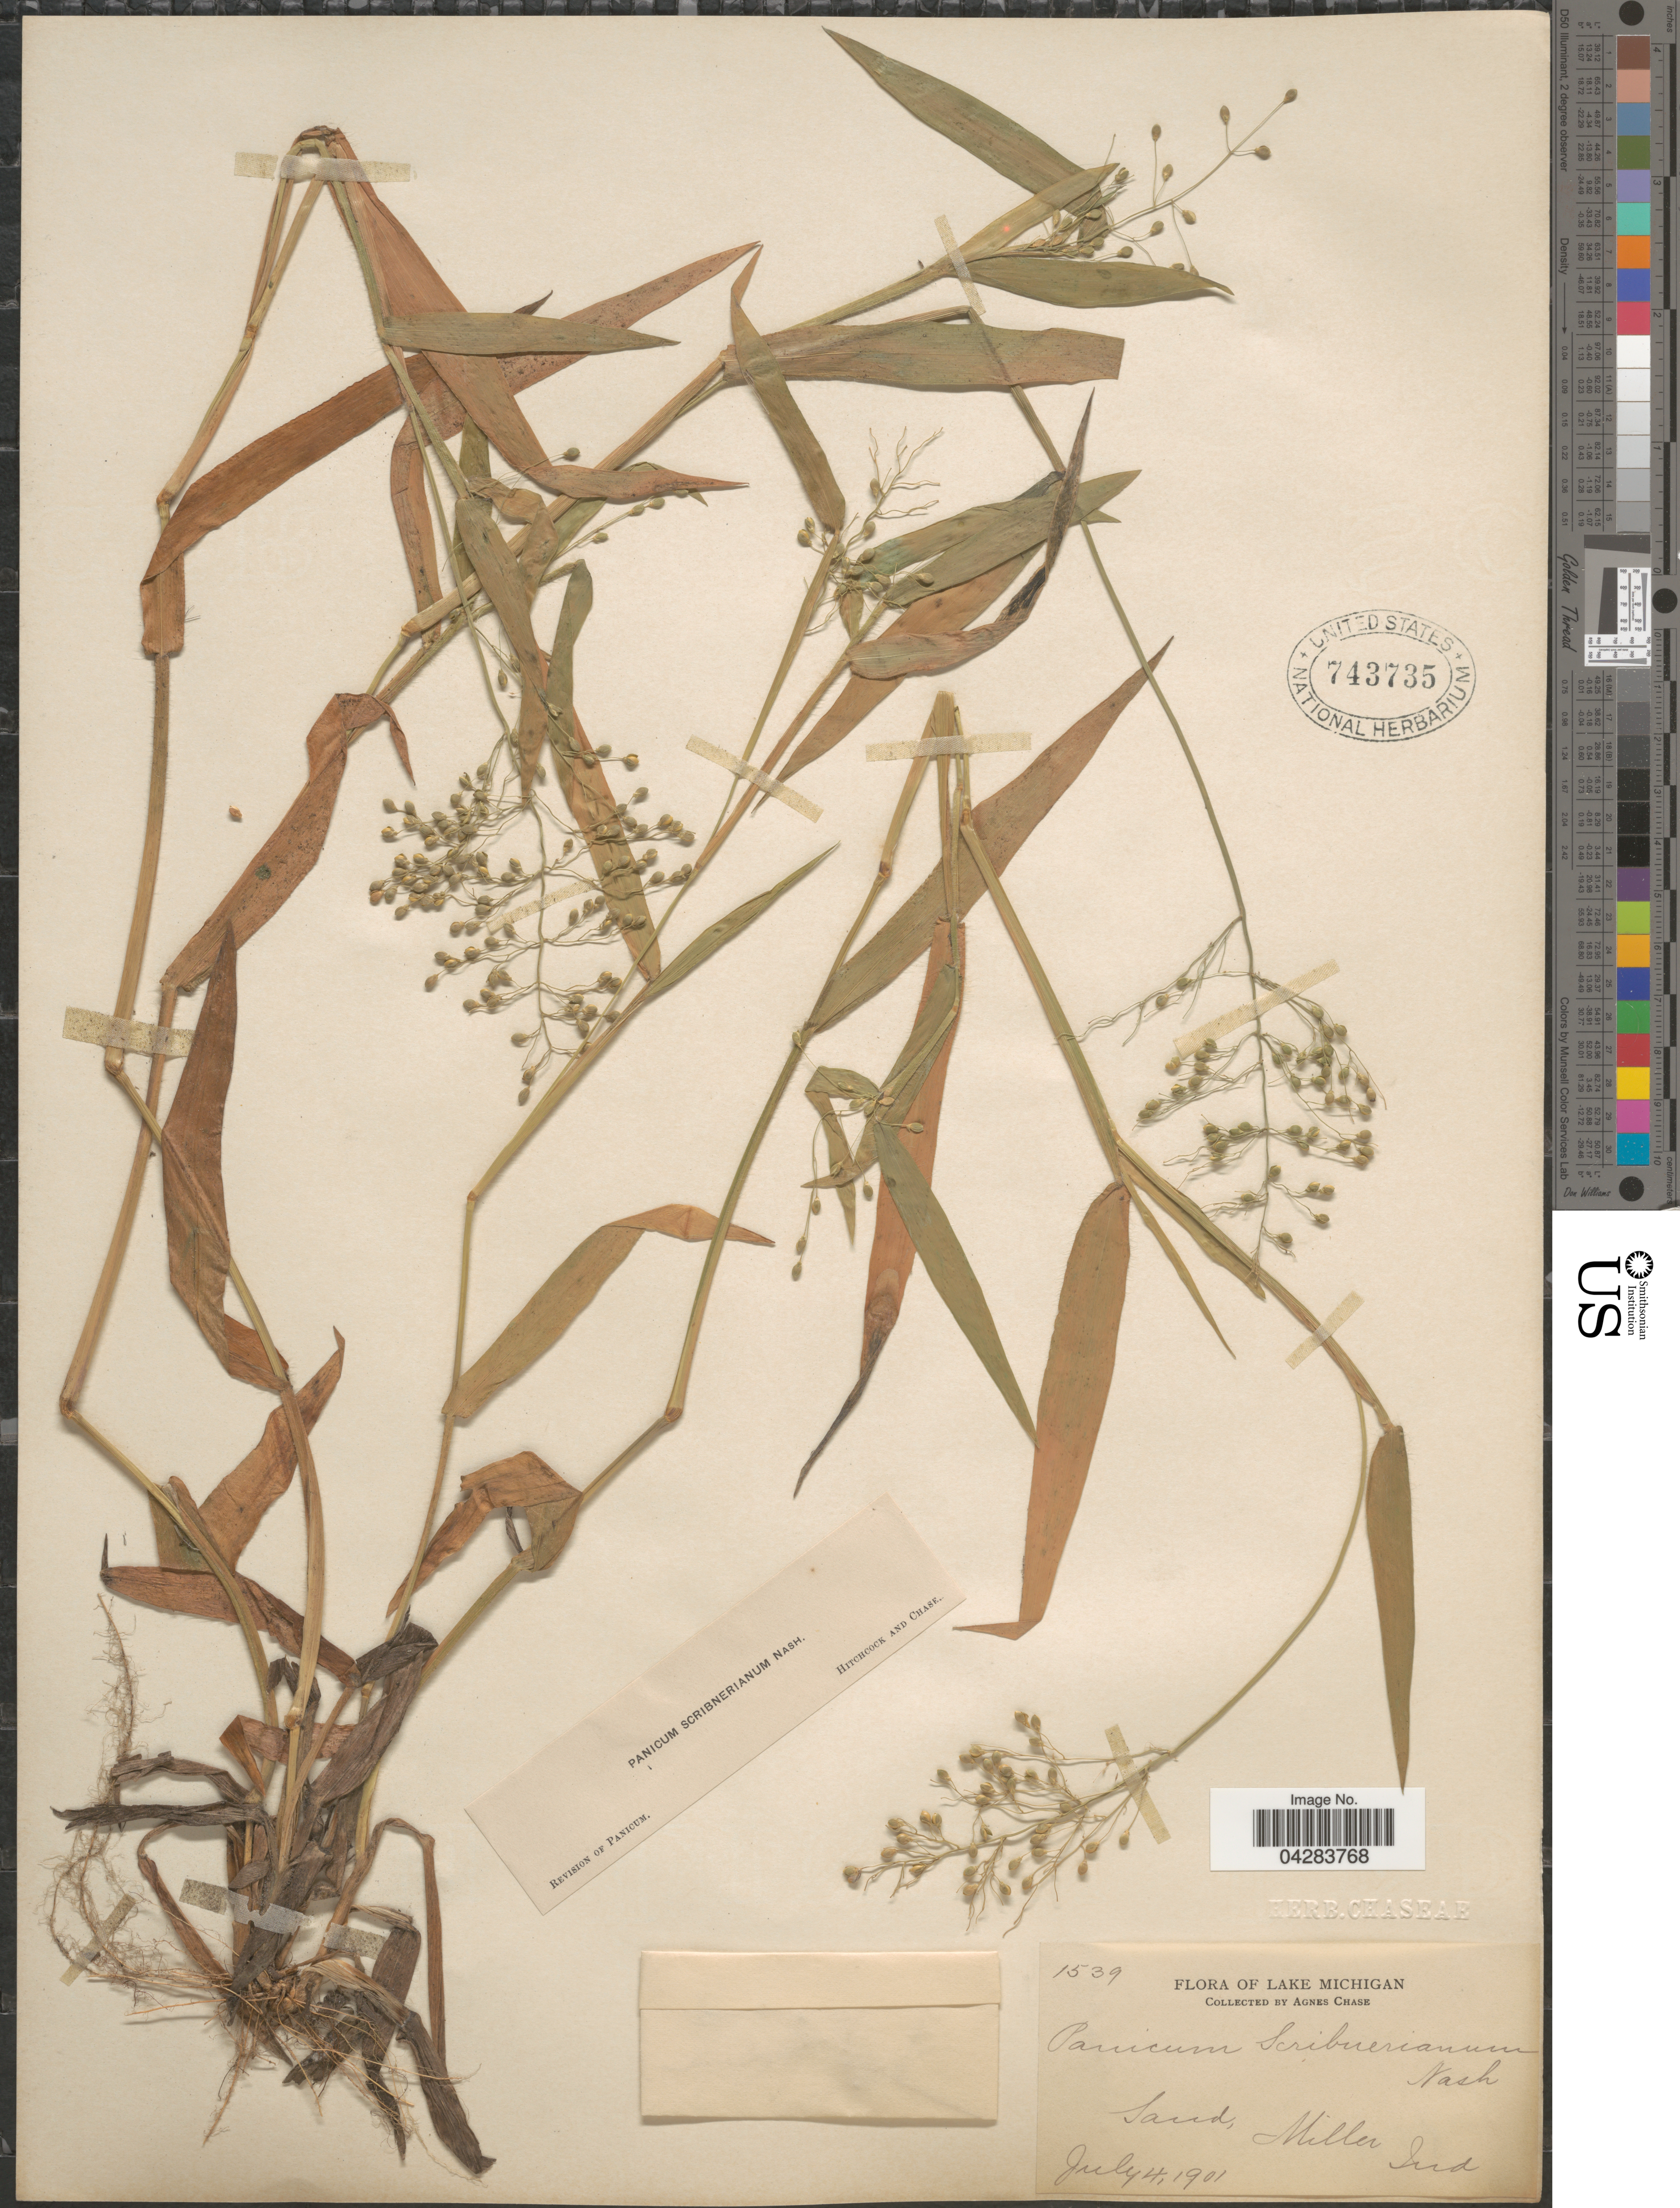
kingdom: Plantae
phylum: Tracheophyta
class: Liliopsida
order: Poales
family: Poaceae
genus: Dichanthelium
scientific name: Dichanthelium oligosanthes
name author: (Schult.) Gould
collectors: A. Chase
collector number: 1539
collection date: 1901-07-04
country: United States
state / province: Indiana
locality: Lake Michigan. Miller.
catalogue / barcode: US 743735